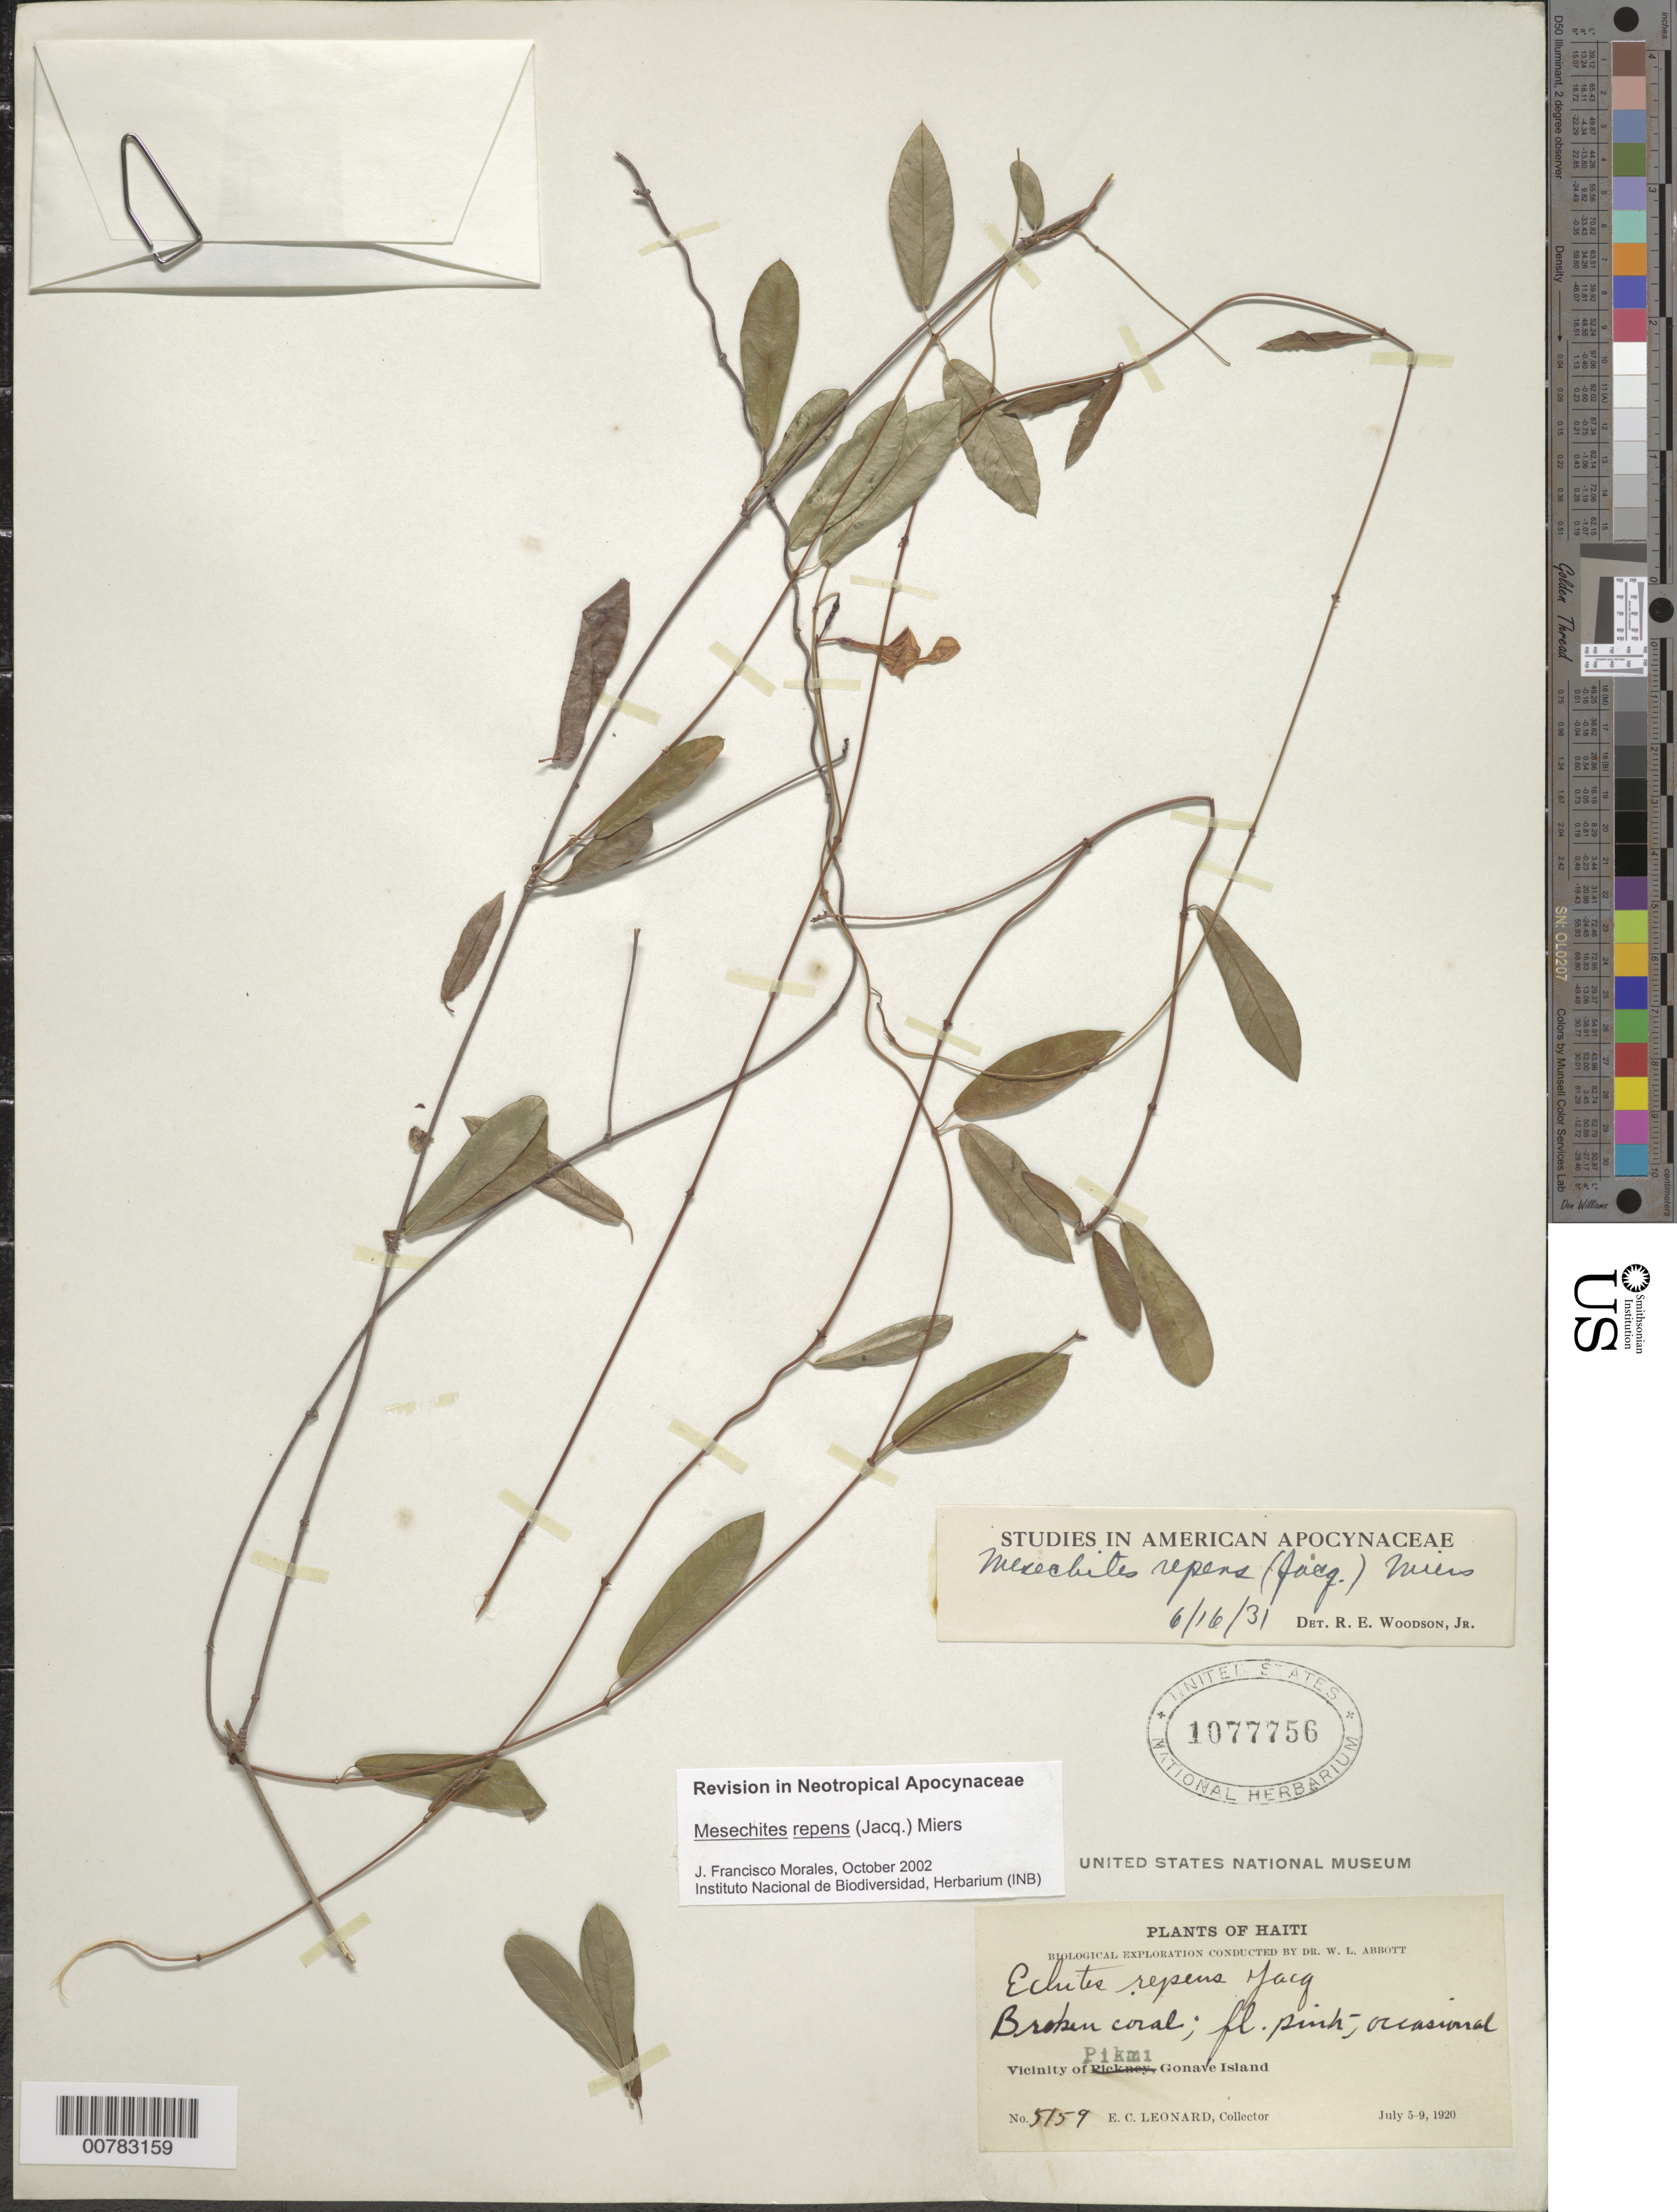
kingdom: Plantae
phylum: Tracheophyta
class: Magnoliopsida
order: Gentianales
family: Apocynaceae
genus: Mesechites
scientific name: Mesechites repens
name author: (Jacq.) Miers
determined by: Morales, J. F.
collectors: E. C. Leonard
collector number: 5159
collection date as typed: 05 Jul 1920 to 09 Jul 1920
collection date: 1920-07-05/1920-07-09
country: Haiti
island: Hispaniola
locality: Gonave Island, vicinity of Pikmi.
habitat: Broken coral.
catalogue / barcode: US 1077756